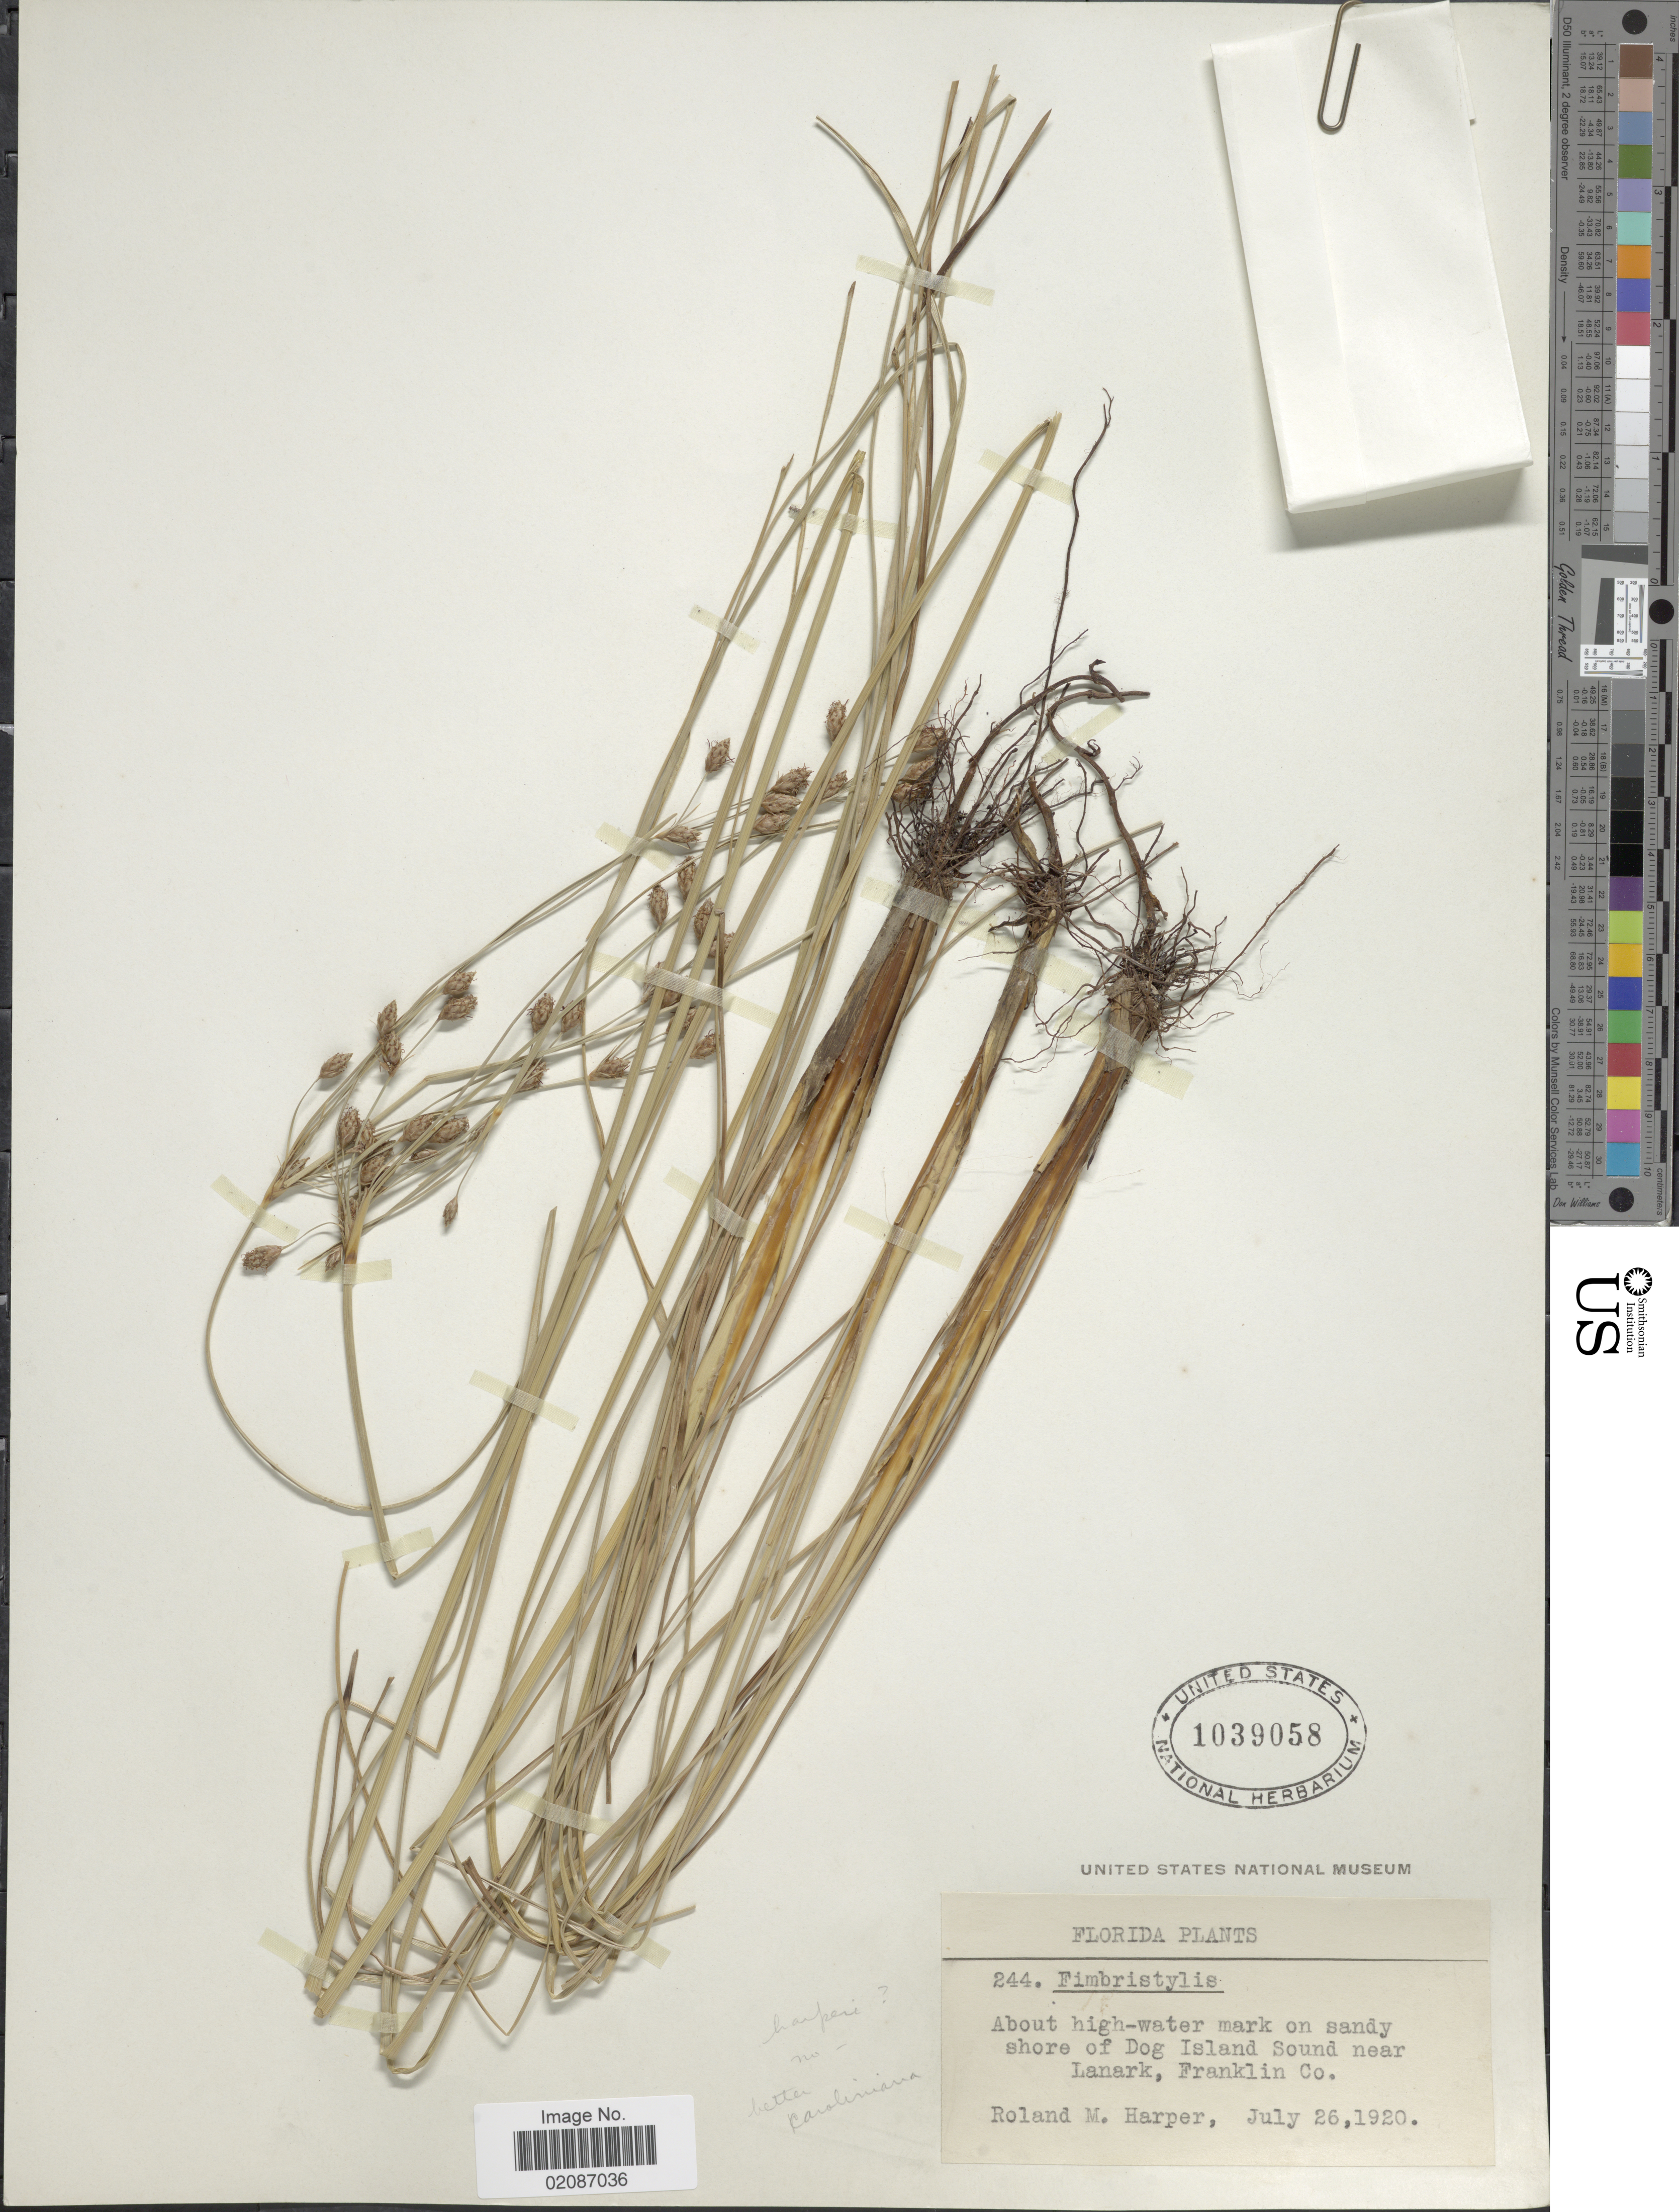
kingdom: Plantae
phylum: Tracheophyta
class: Liliopsida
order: Poales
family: Cyperaceae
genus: Fimbristylis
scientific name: Fimbristylis spadicea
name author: (L.) Vahl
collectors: R. M. Harper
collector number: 244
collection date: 1920-07-26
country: United States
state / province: Florida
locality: Shore of Dog Island Sound near Lanark, Franklin Co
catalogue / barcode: US 1039058